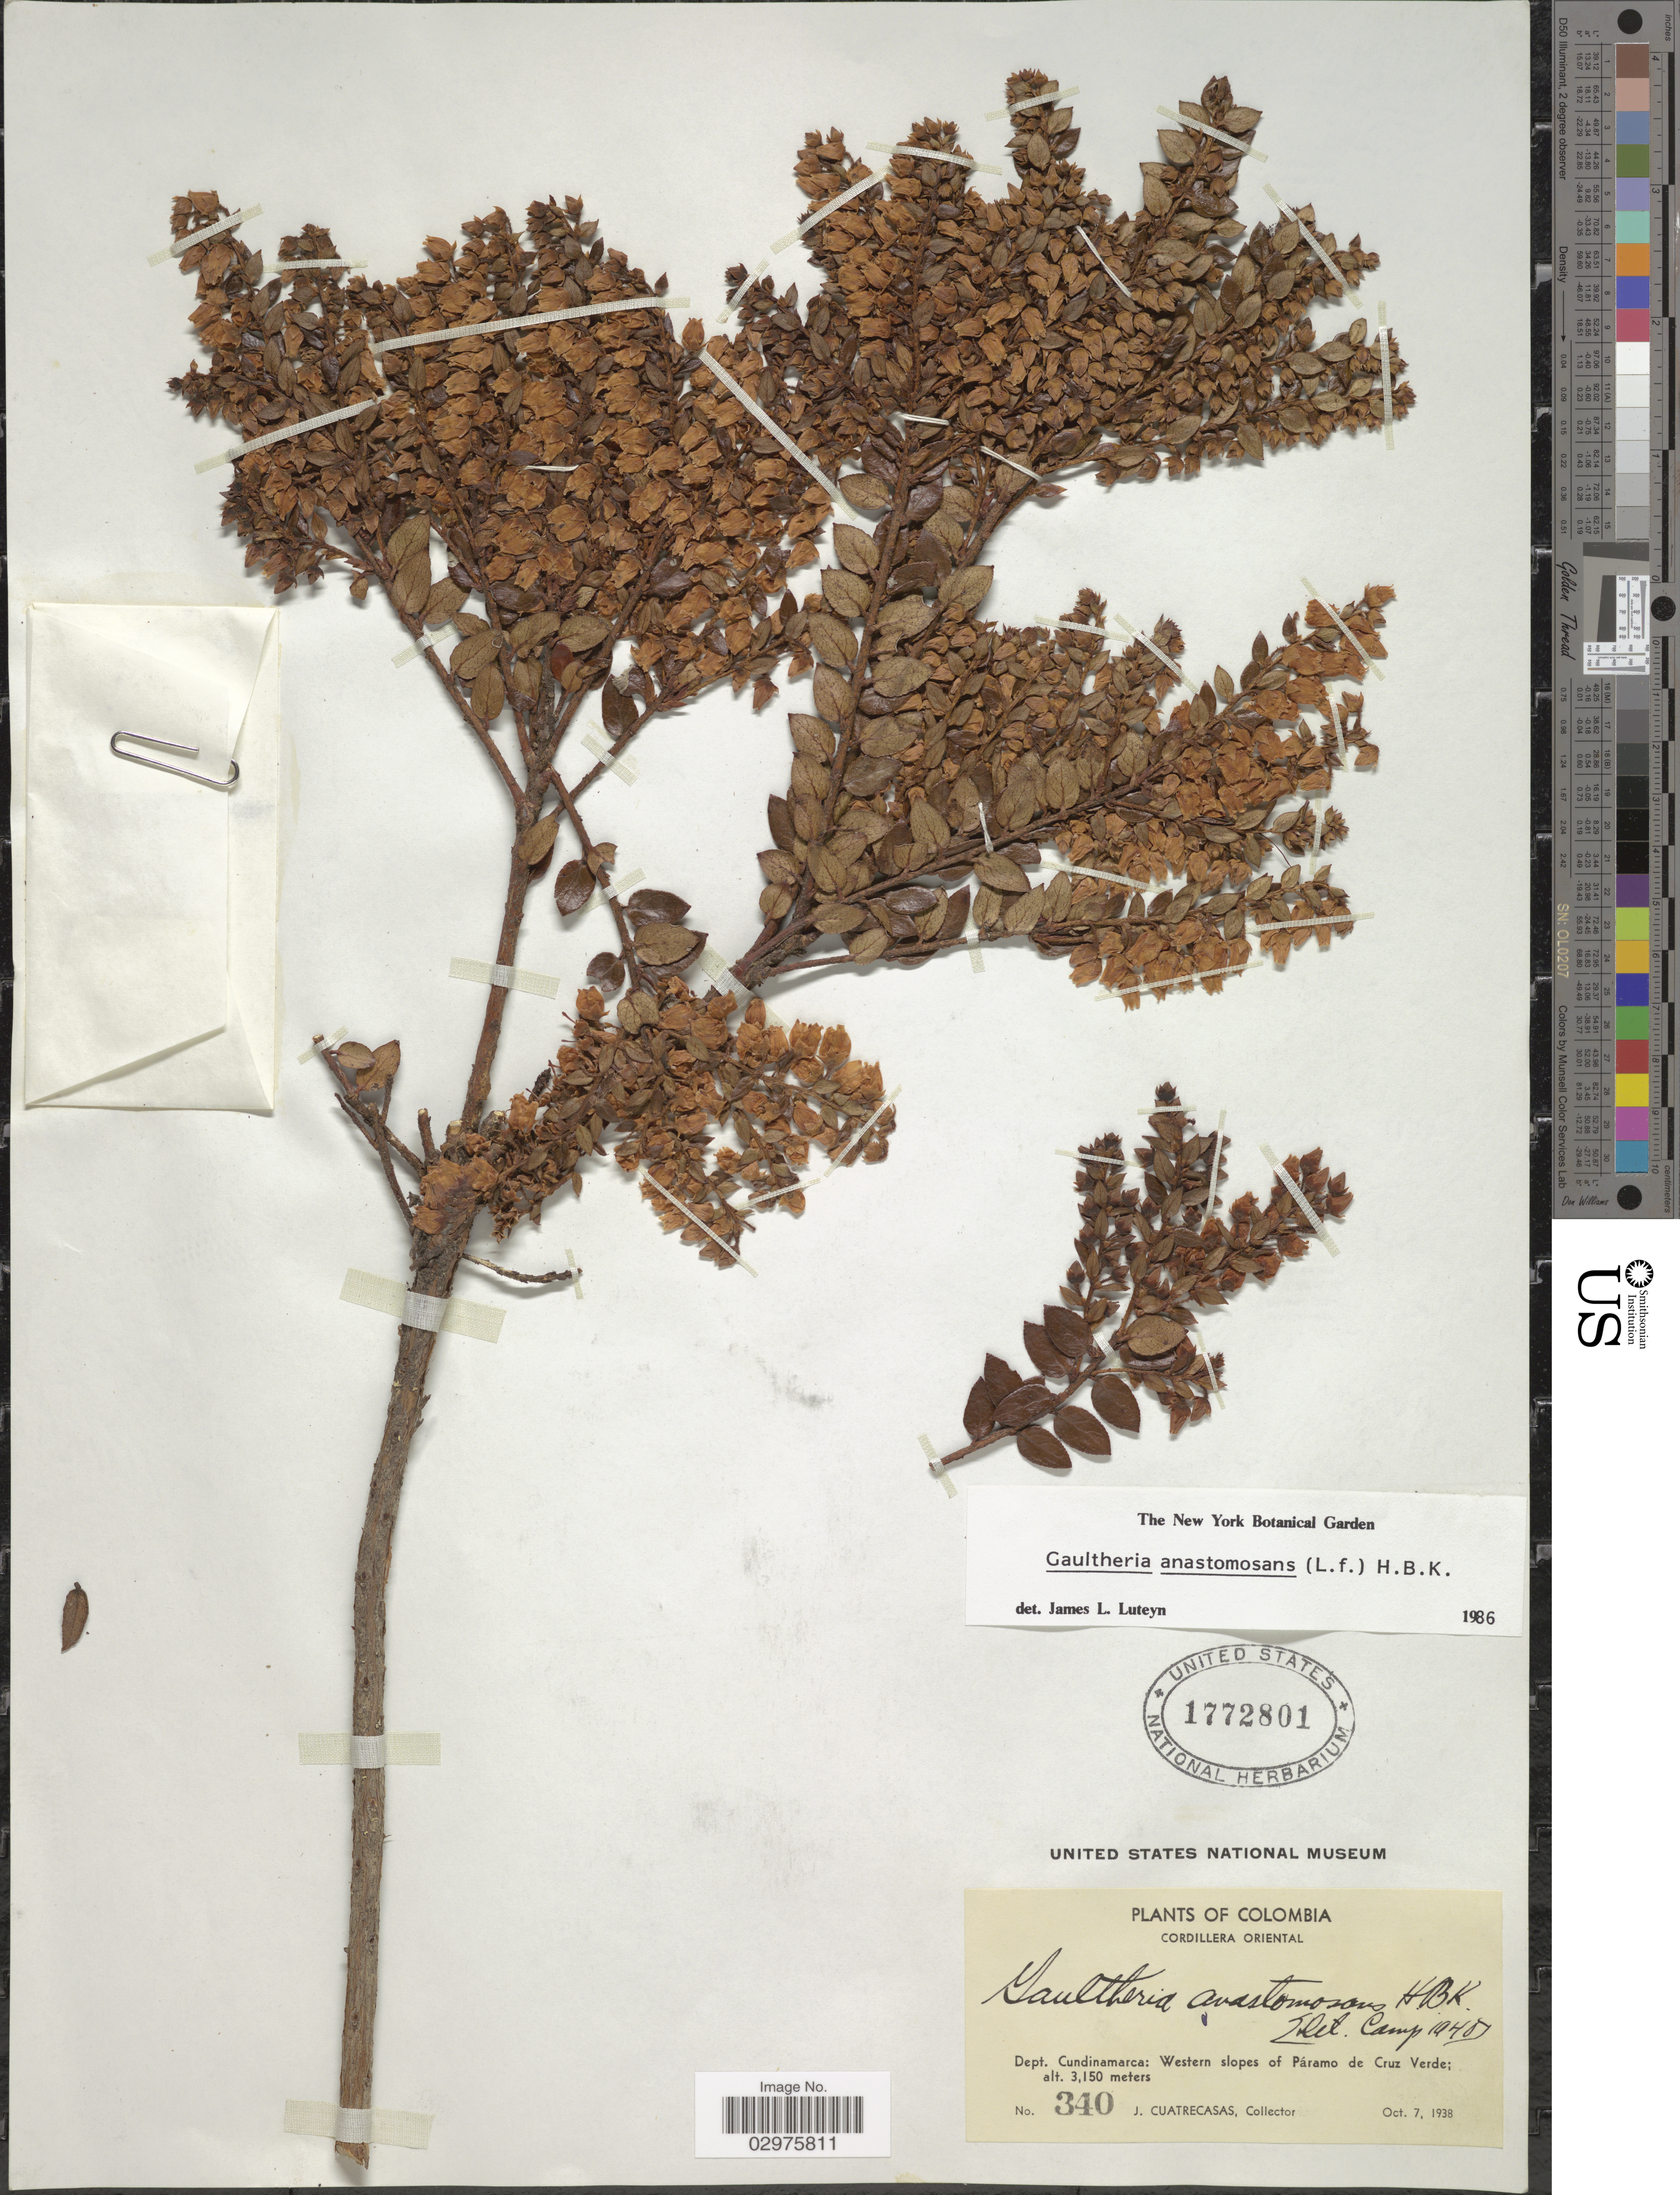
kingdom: Plantae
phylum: Tracheophyta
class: Magnoliopsida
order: Ericales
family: Ericaceae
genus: Gaultheria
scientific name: Gaultheria anastomosans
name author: (L. f.) Kunth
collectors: J. Cuatrecasas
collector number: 340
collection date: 1938-10-07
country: Colombia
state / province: Cundinamarca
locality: Dept. Cundinamarca: Western slopes of Páramo de Cruz Verde. Cordillera Oriental.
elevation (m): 3150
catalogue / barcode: US 1772801